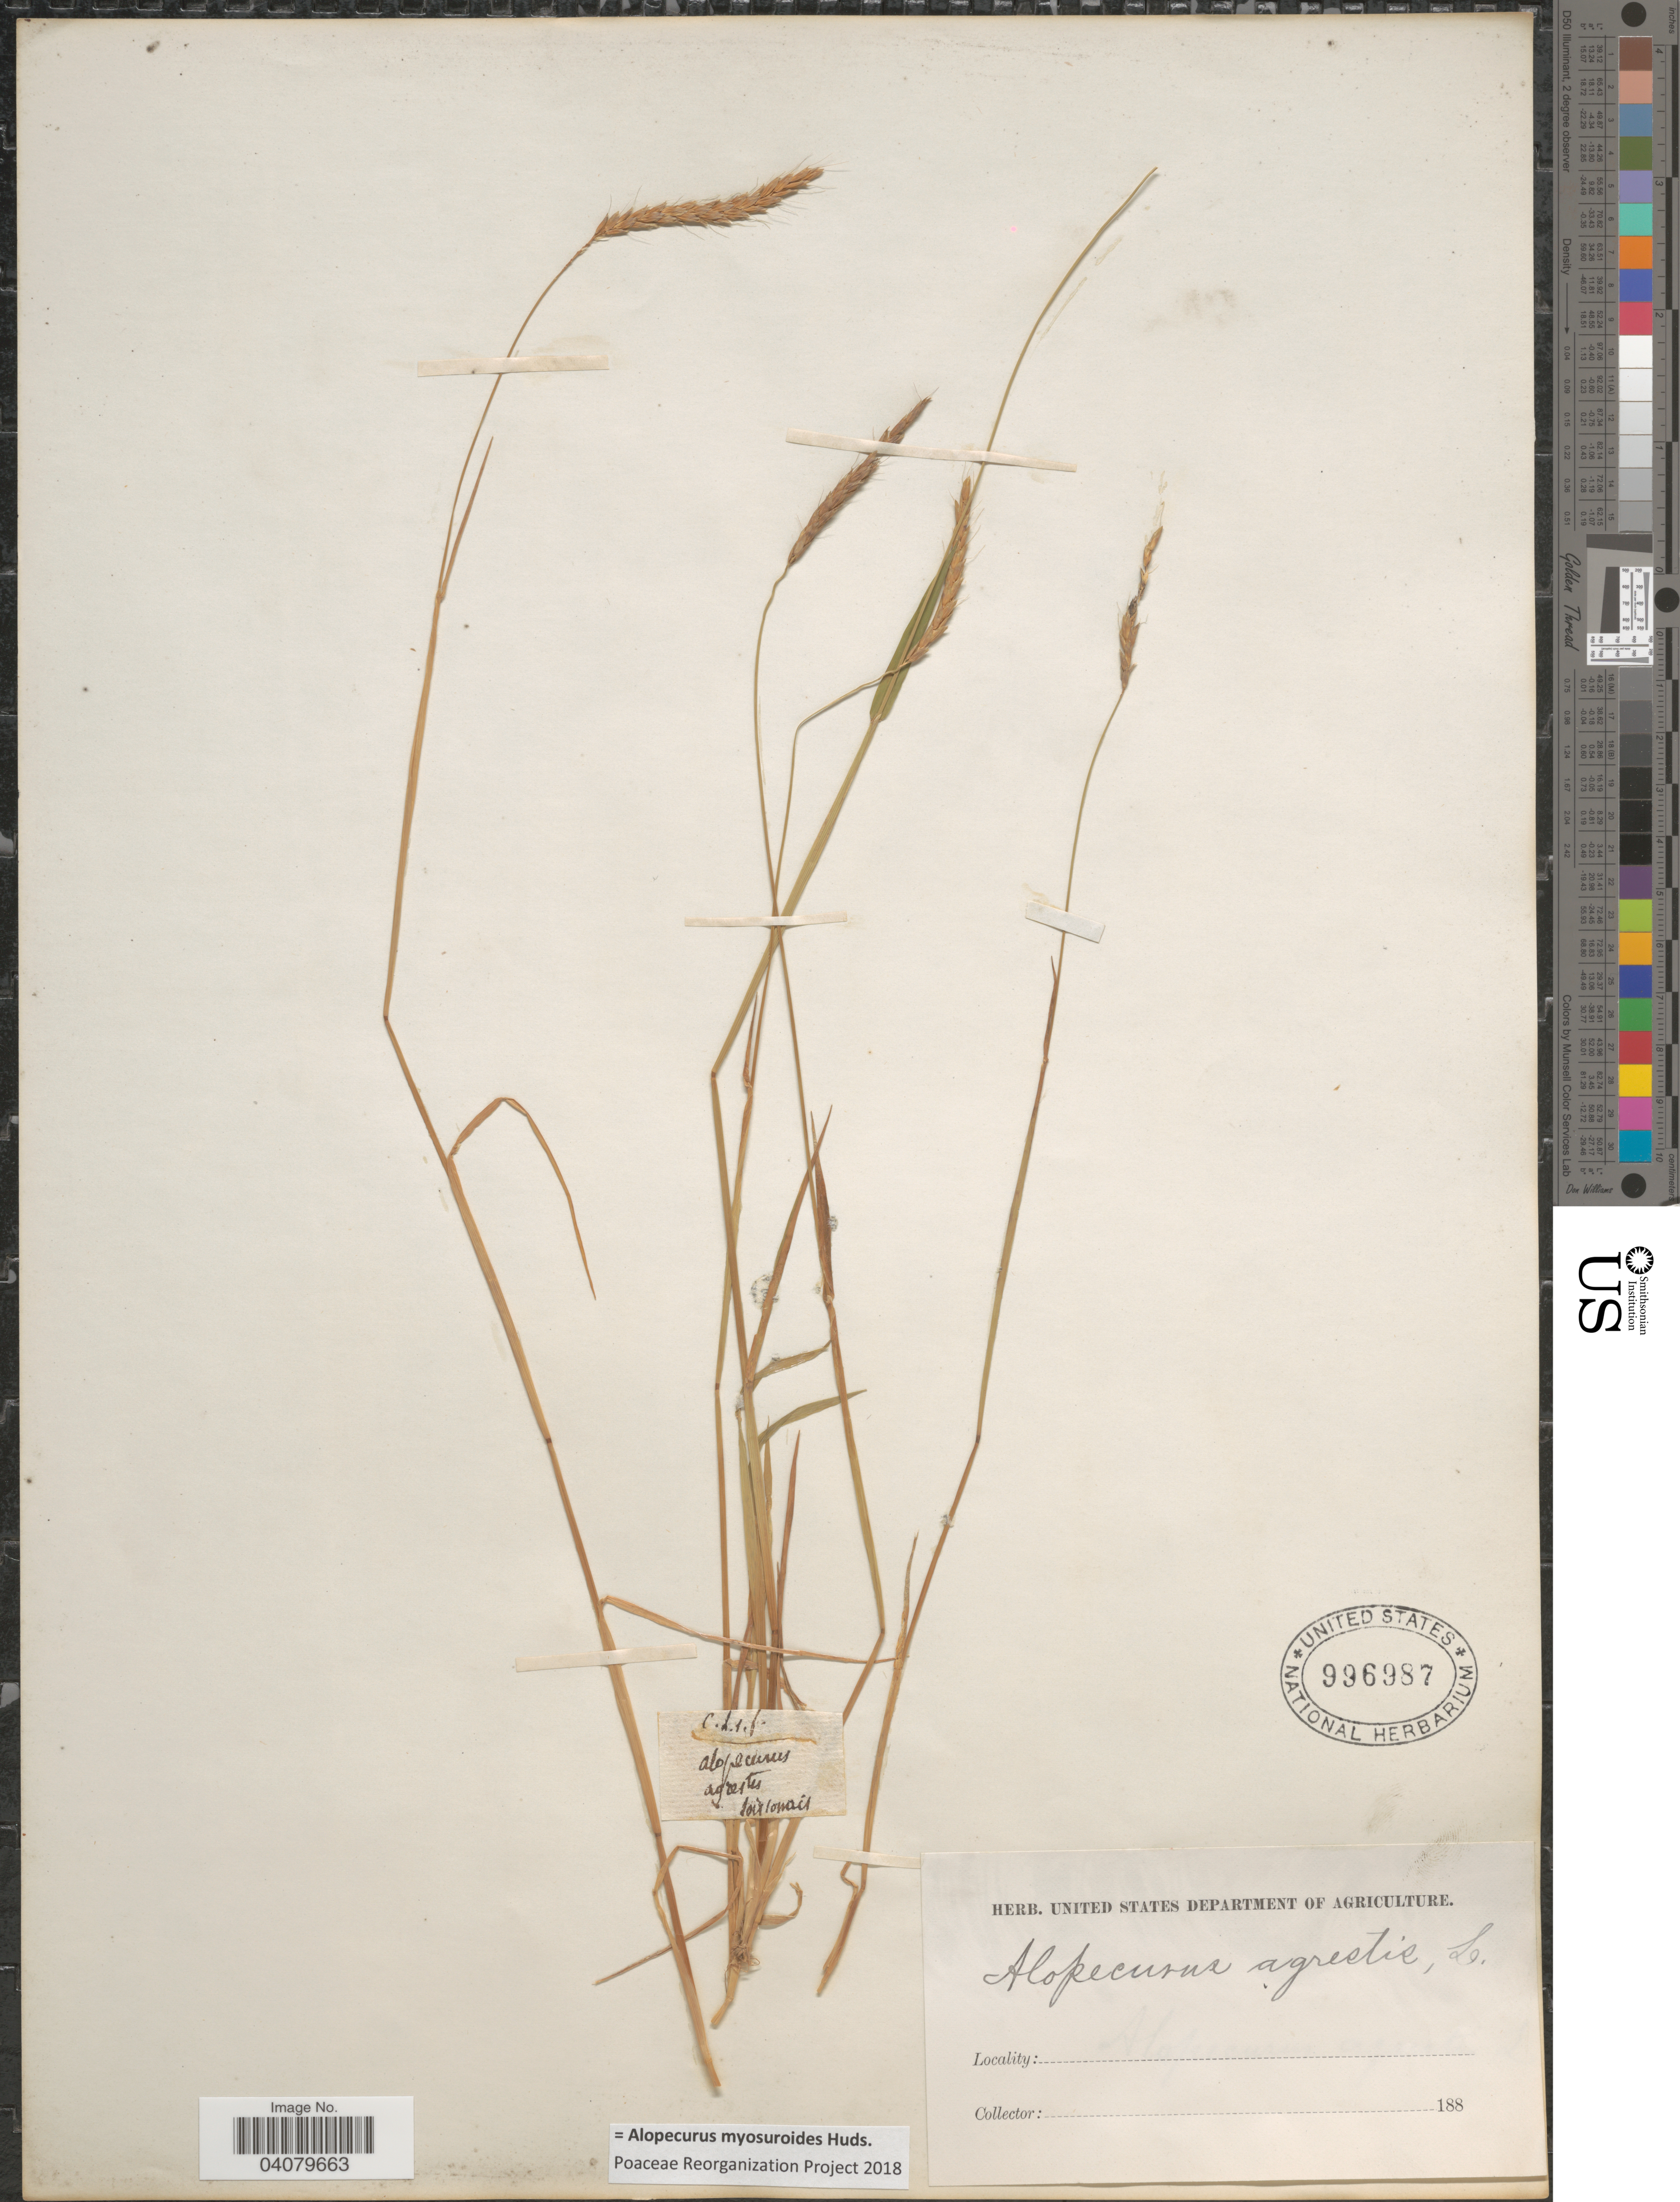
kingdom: Plantae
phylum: Tracheophyta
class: Liliopsida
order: Poales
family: Poaceae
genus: Alopecurus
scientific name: Alopecurus myosuroides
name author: Huds.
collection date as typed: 188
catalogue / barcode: US 996987